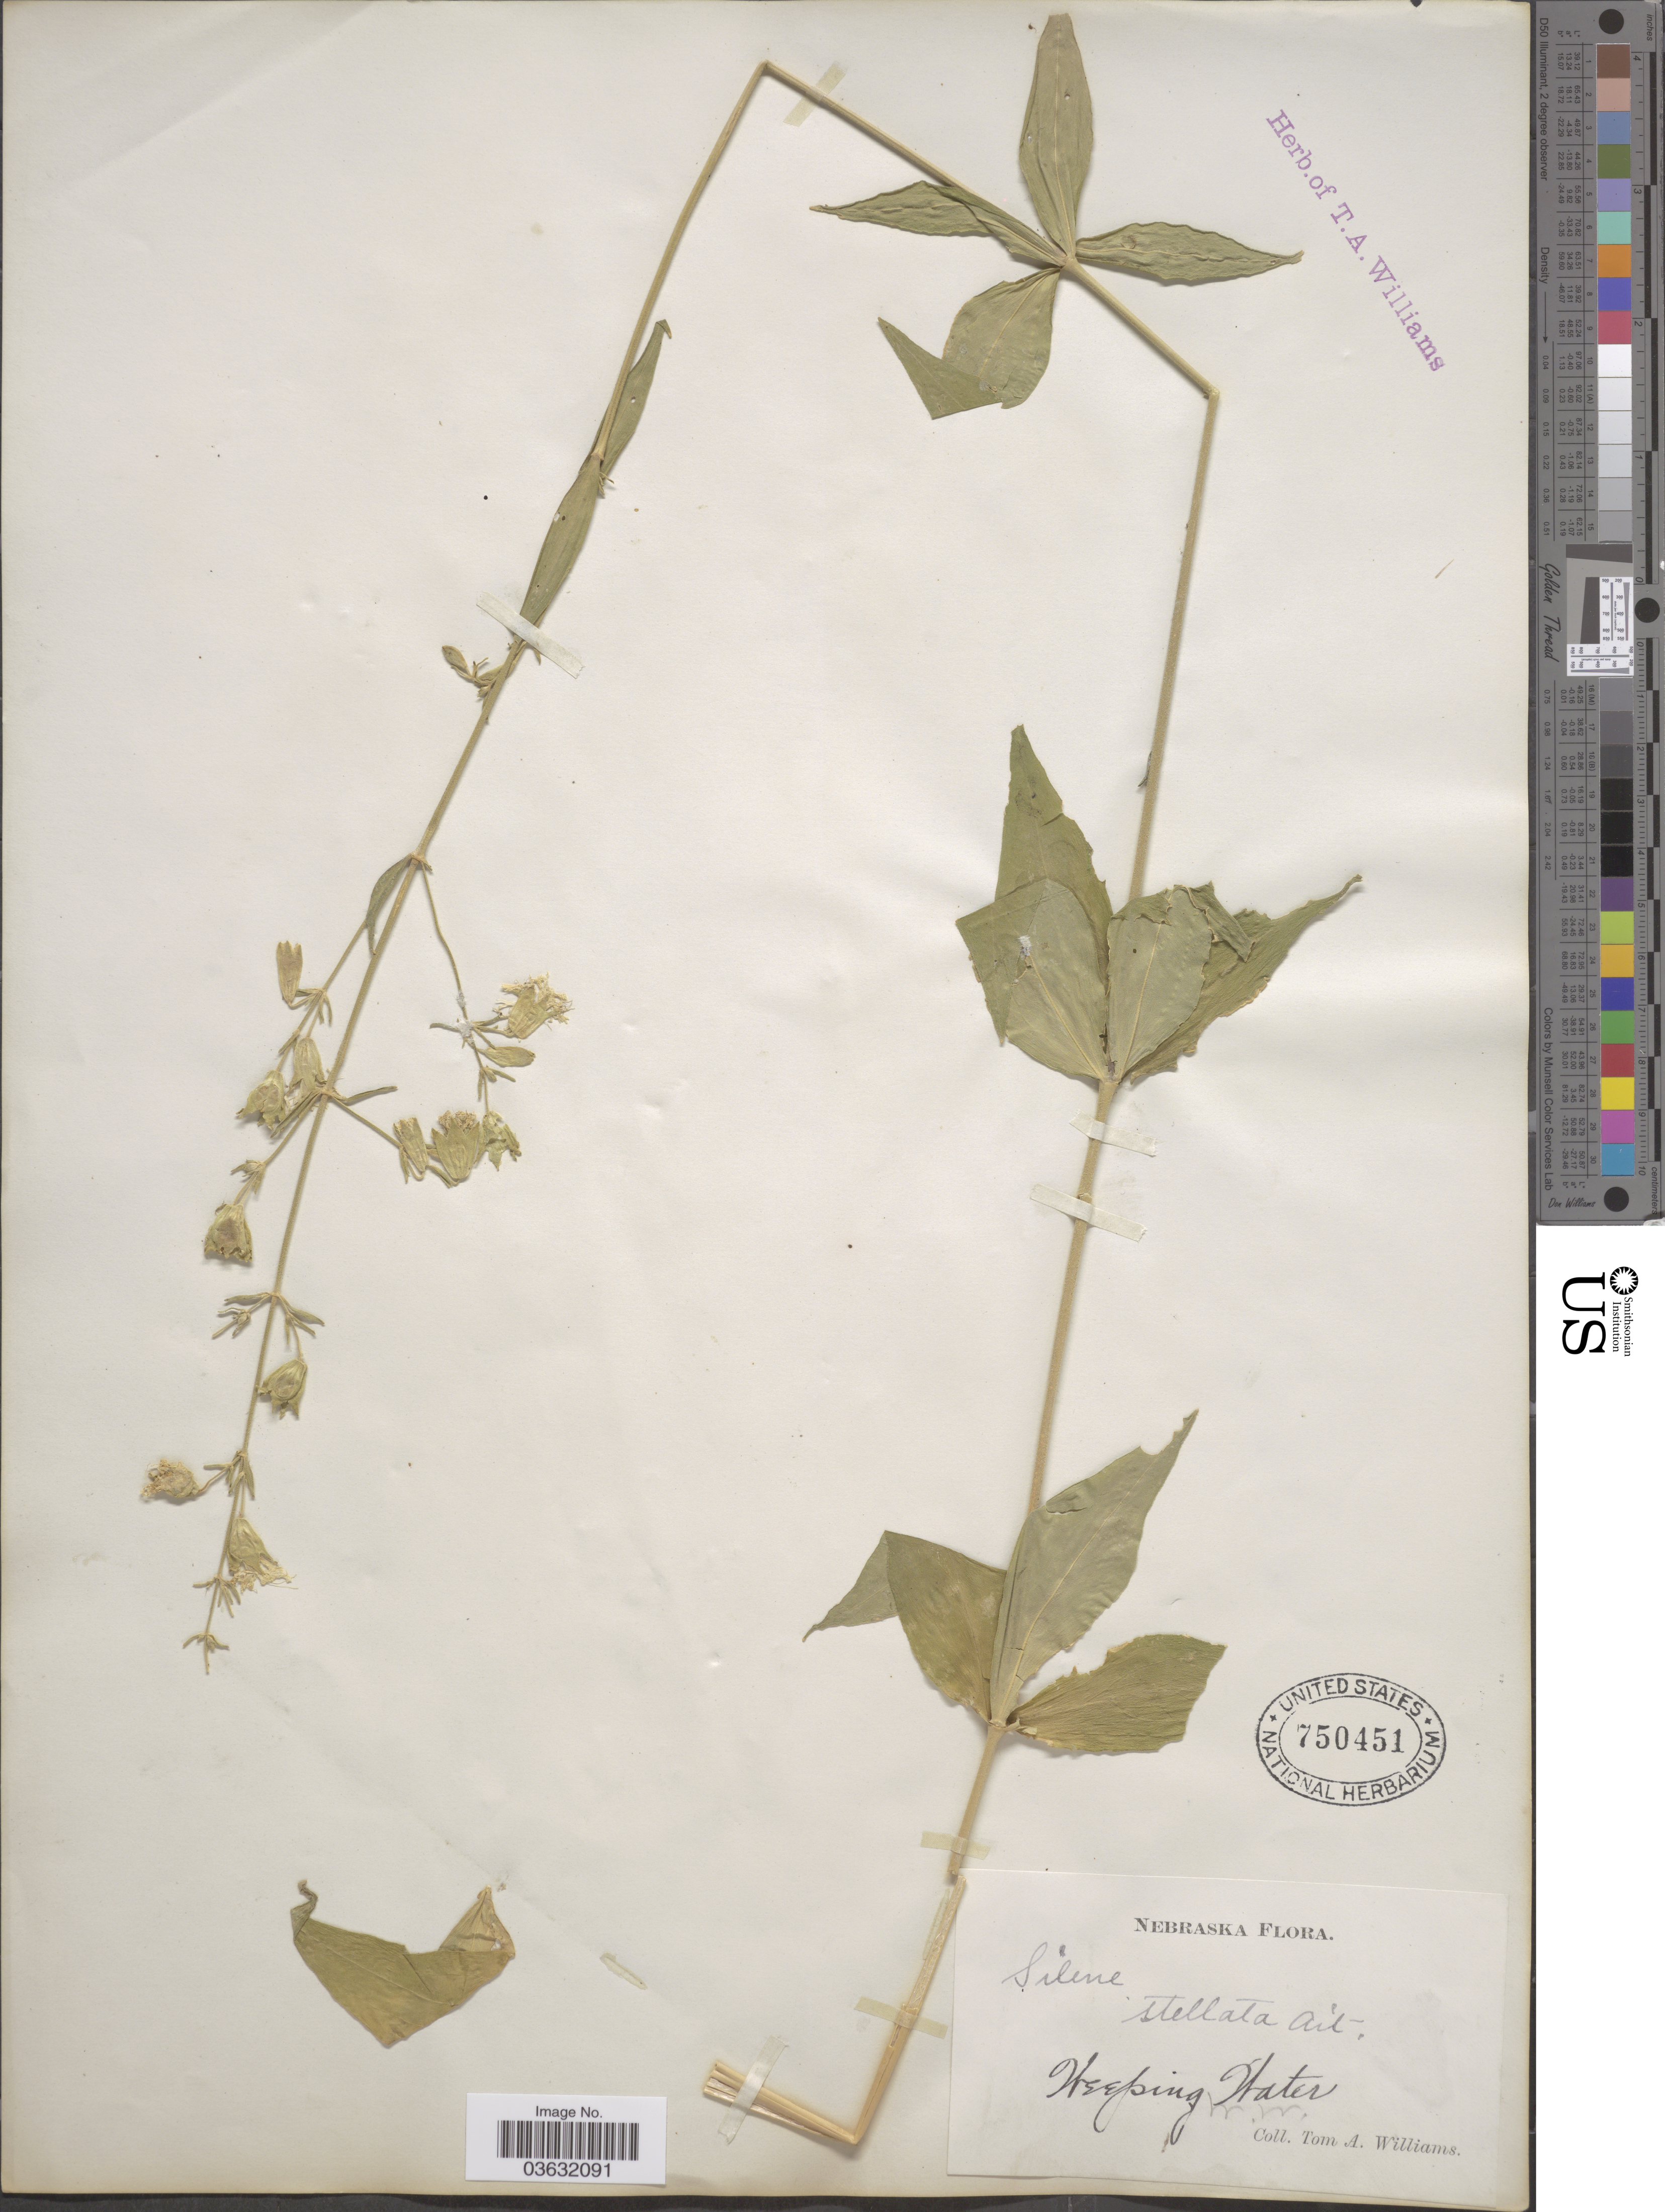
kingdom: Plantae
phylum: Tracheophyta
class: Magnoliopsida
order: Caryophyllales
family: Caryophyllaceae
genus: Silene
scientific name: Silene stellata var. stellata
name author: (L.) Coyte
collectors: T. Williams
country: United States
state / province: Nebraska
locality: Weeping Water. W.W.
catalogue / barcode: US 750451